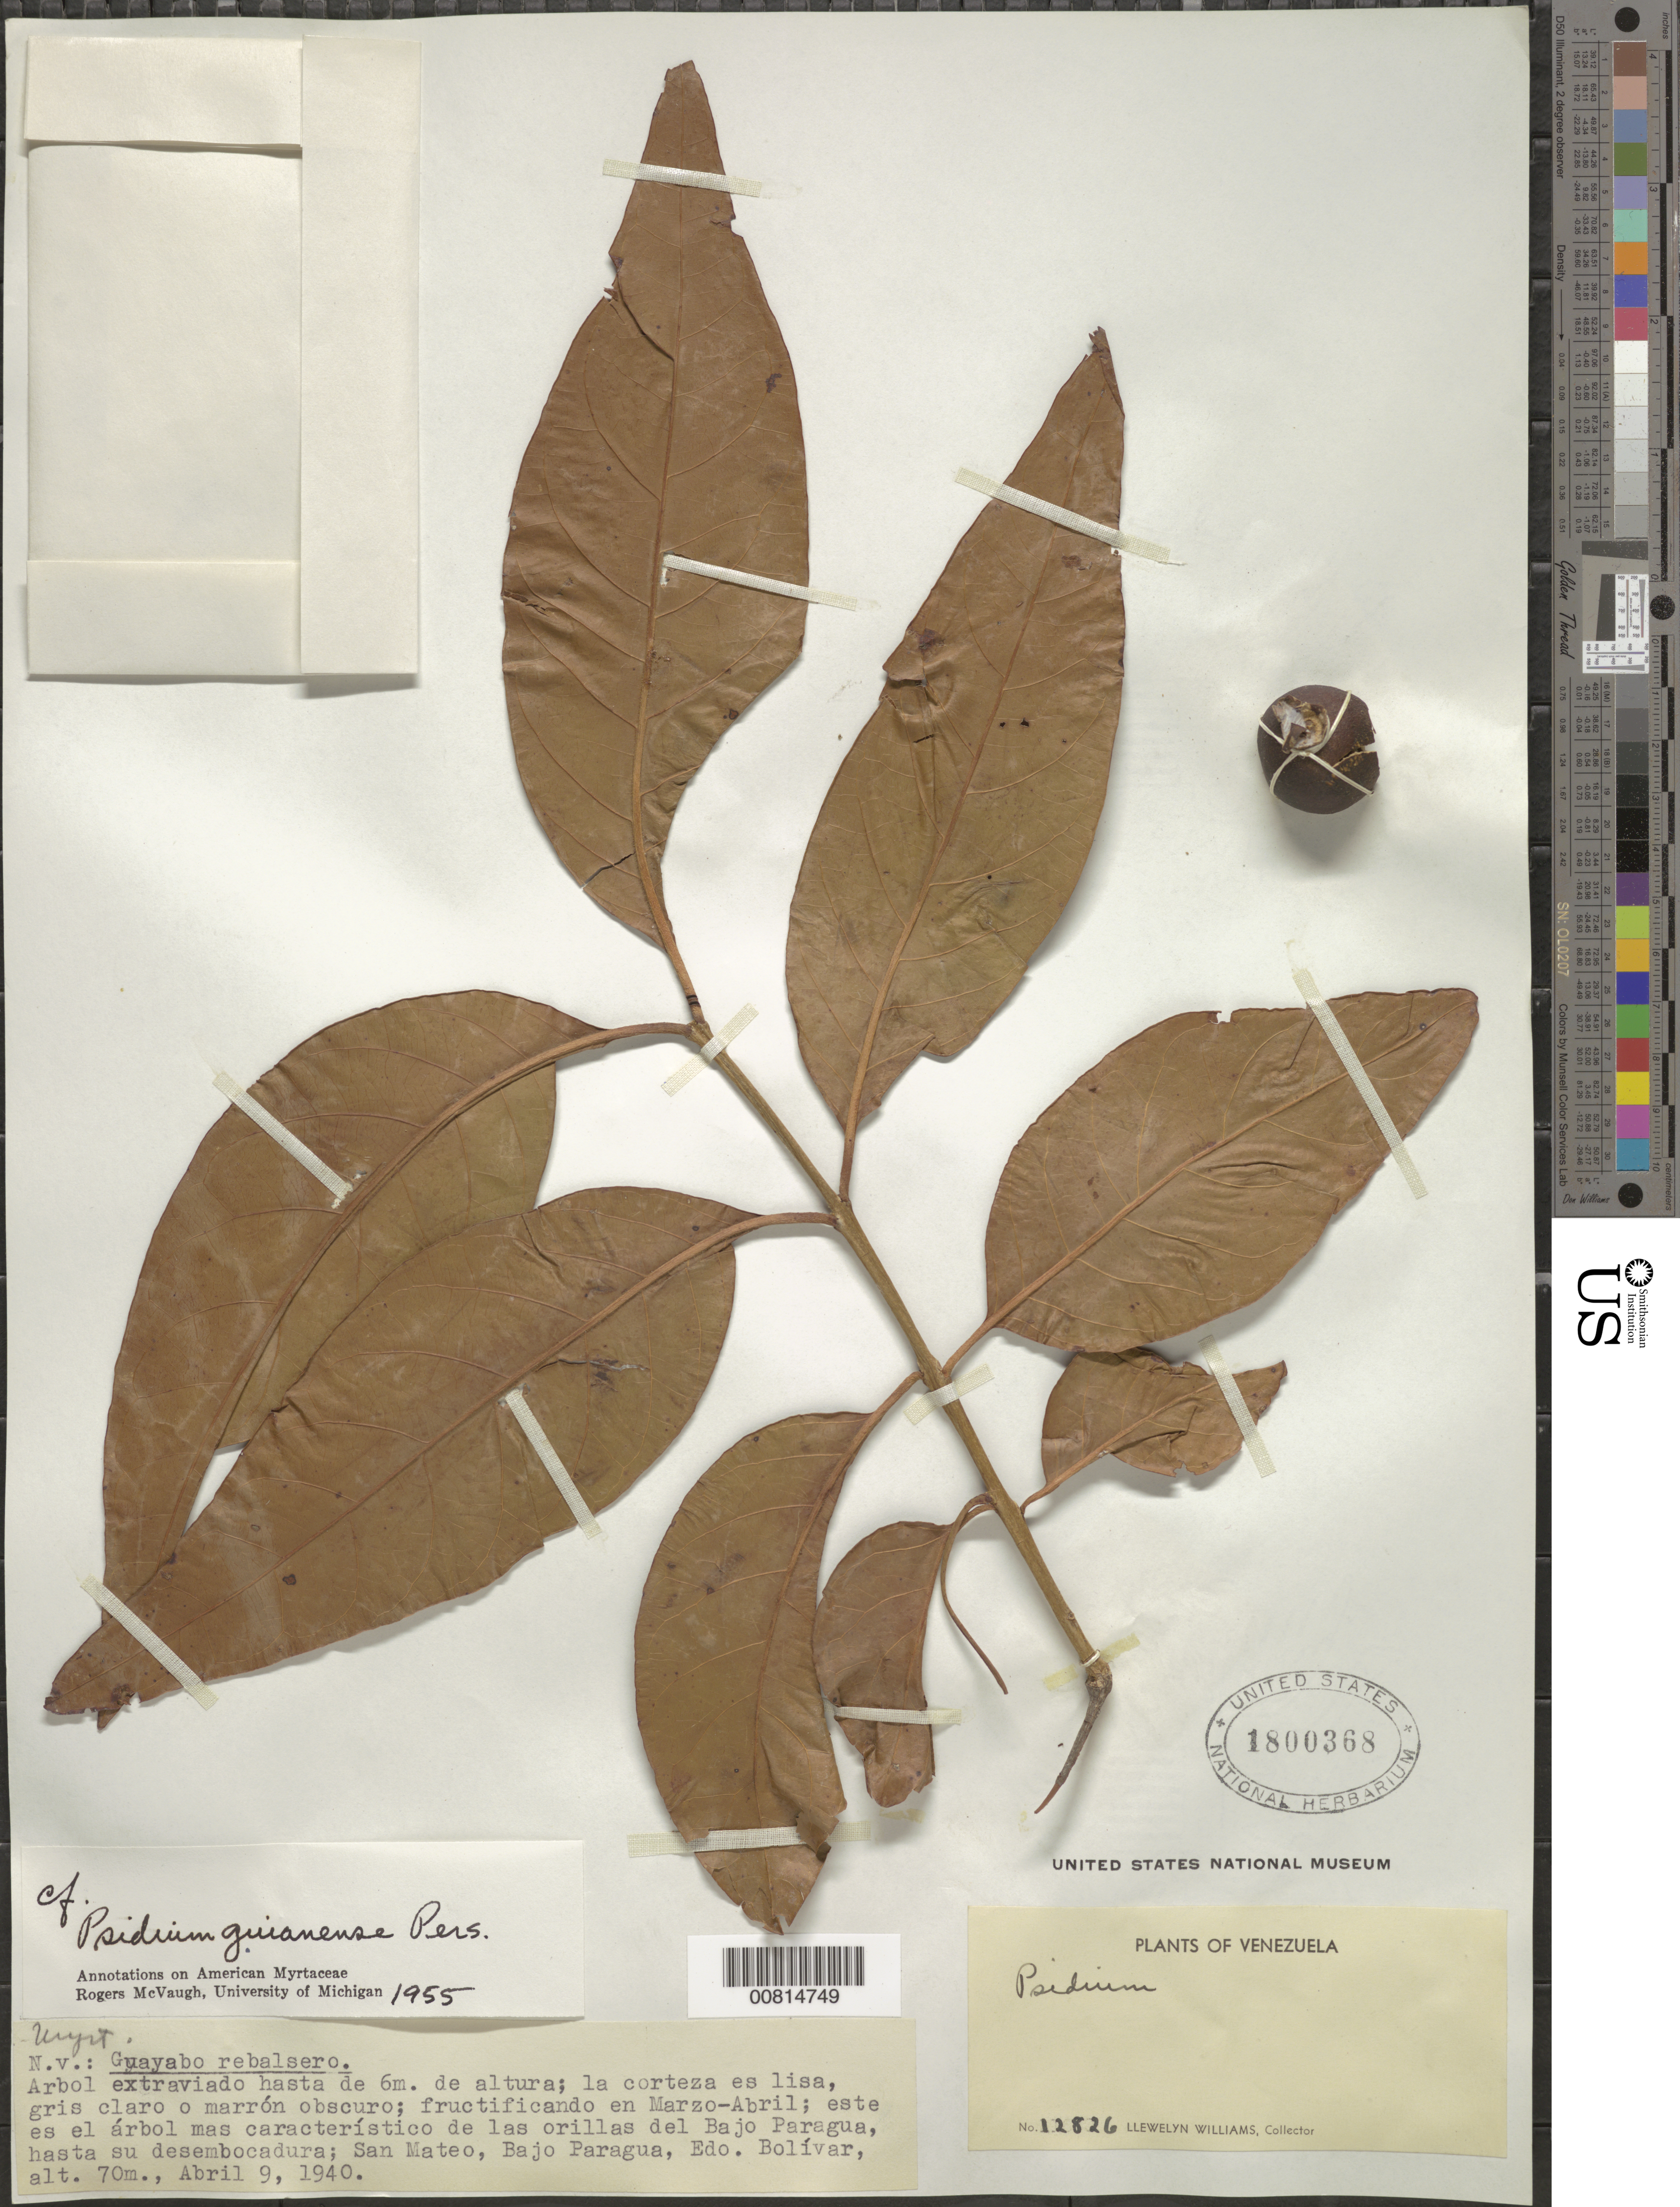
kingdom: Plantae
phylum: Tracheophyta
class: Magnoliopsida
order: Myrtales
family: Myrtaceae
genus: Psidium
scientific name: Psidium guineense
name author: Sw.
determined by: McVaugh, R.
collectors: Ll. Williams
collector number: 12826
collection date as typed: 9-Apr-40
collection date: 1940-04-09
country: Venezuela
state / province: Bolívar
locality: San Mateo, Bajo Paragua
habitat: Orillas del rio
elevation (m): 70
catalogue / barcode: US 1800368